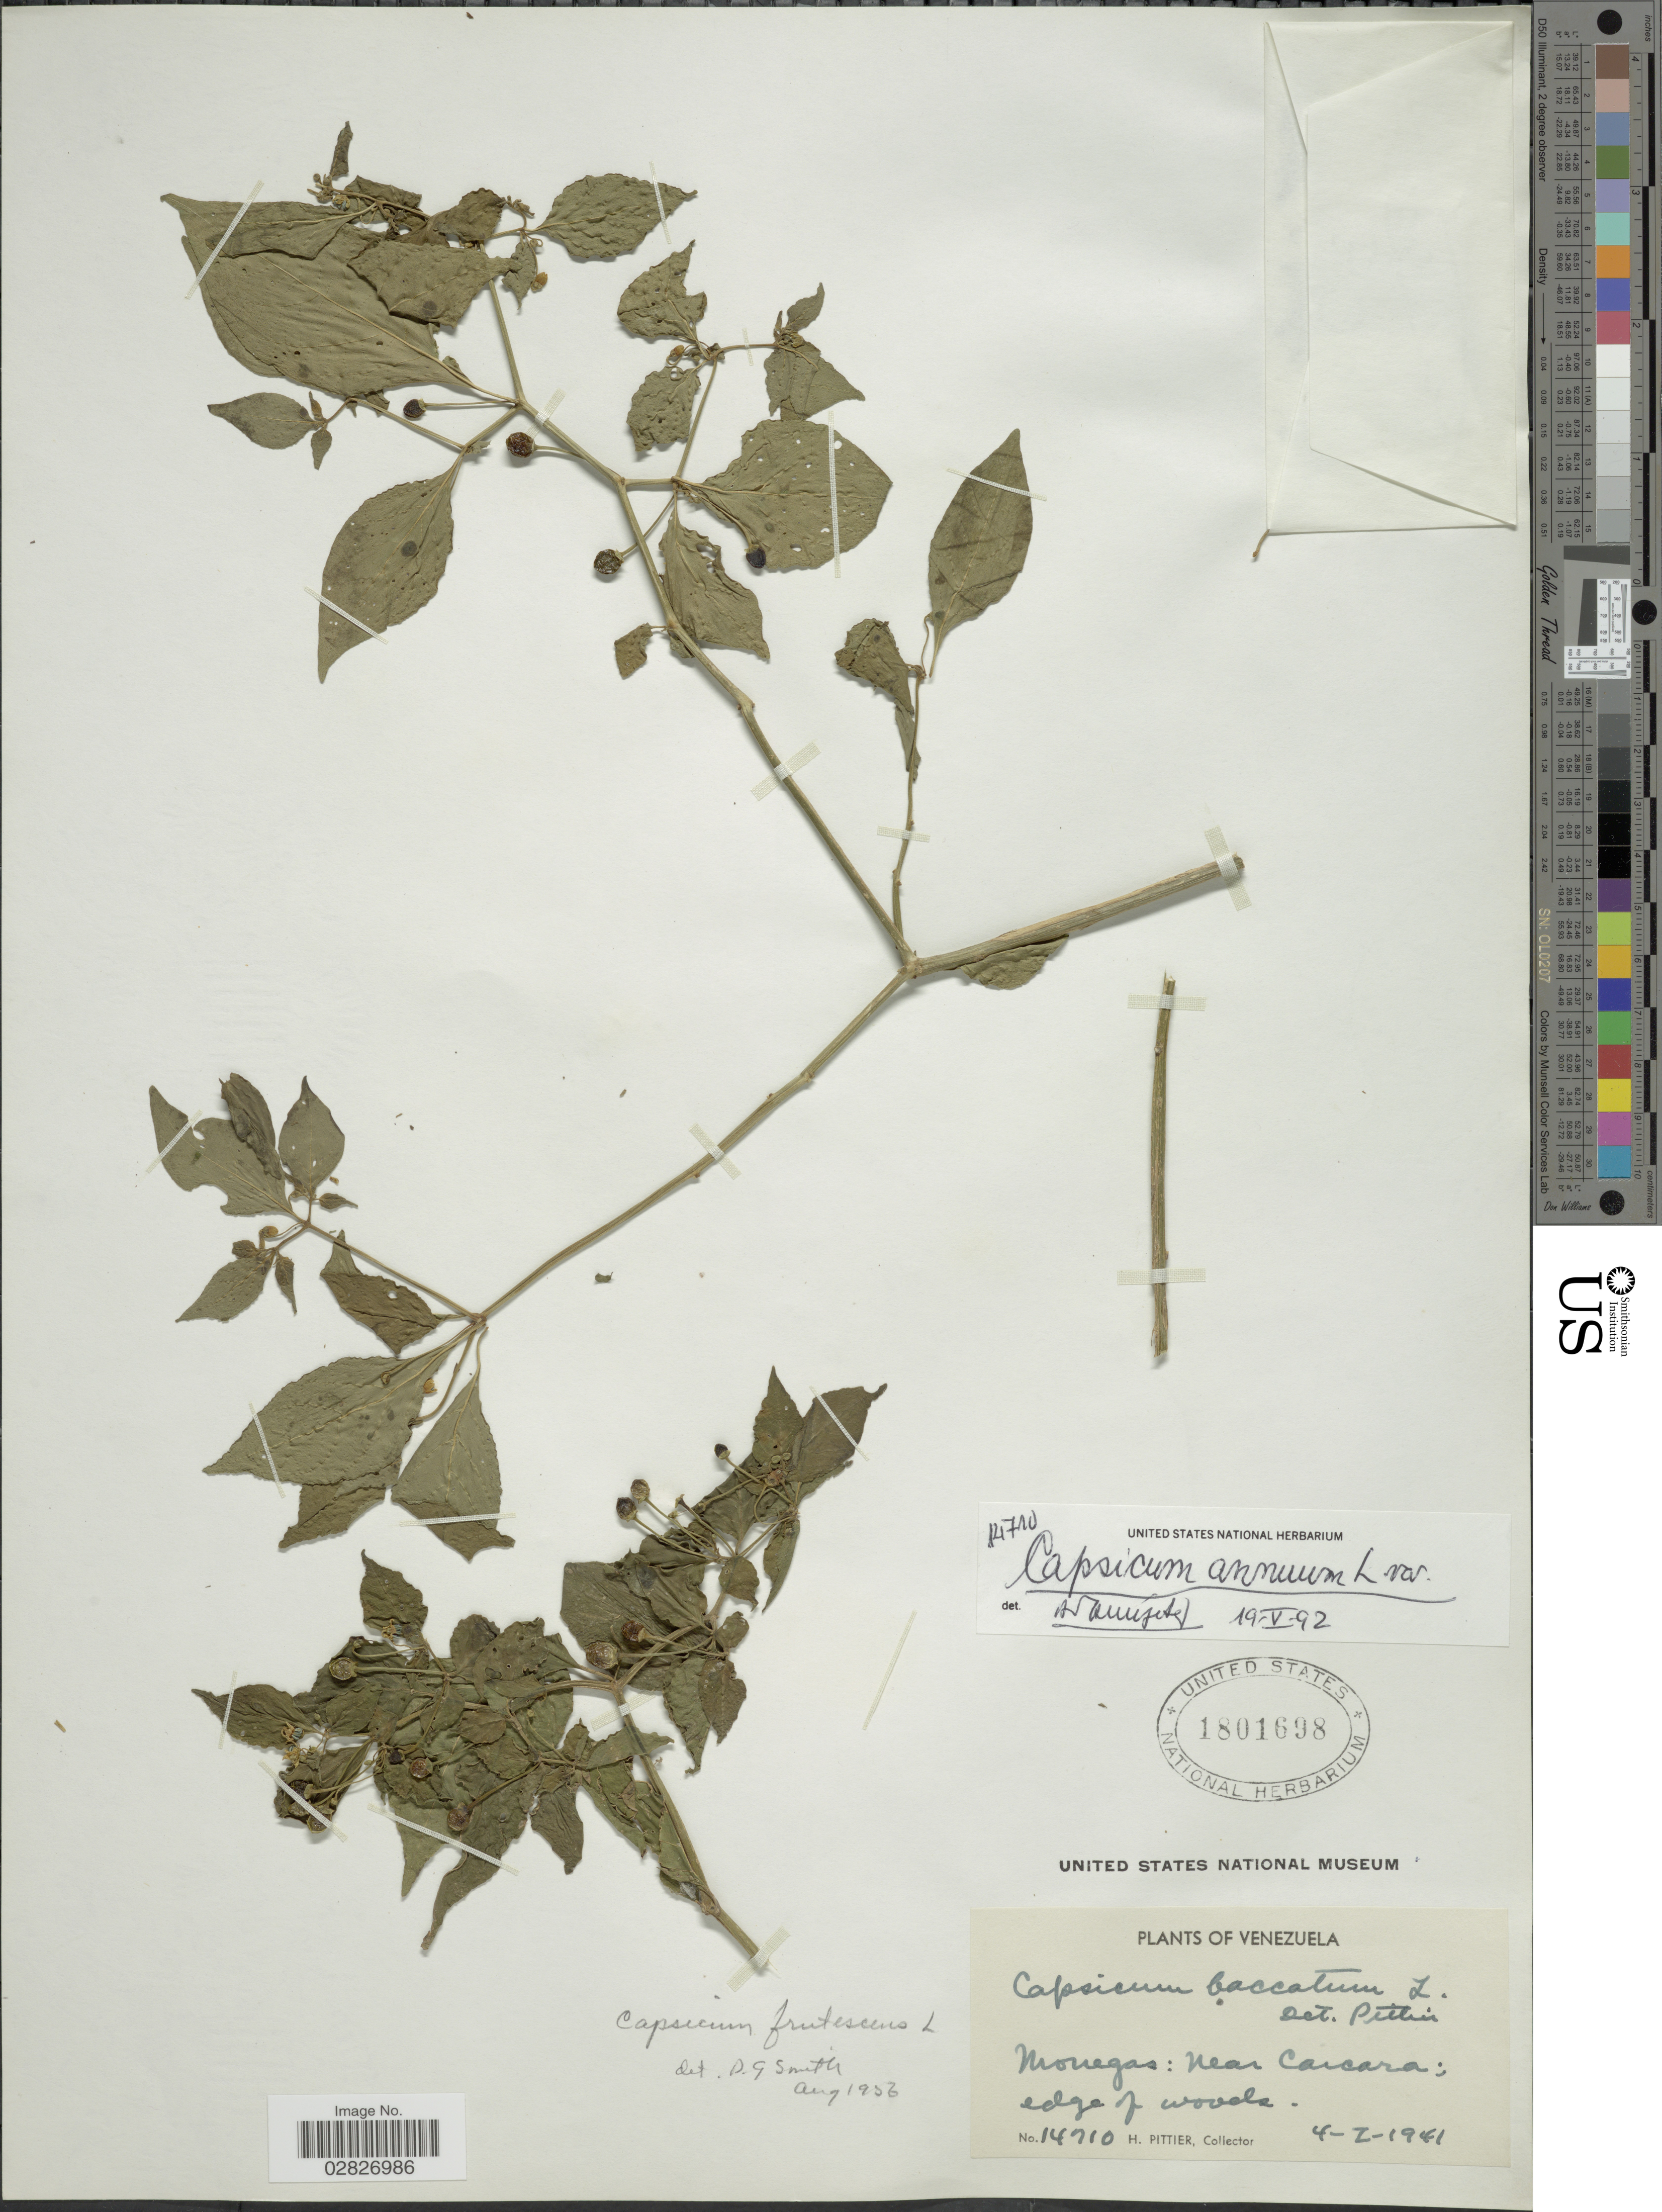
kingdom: Plantae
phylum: Tracheophyta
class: Magnoliopsida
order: Solanales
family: Solanaceae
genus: Capsicum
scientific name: Capsicum annuum 'Habanero'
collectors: H. F. Pittier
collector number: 14710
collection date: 1941-02-04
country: Venezuela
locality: Monegas, near Carcara.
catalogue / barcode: US 1801698